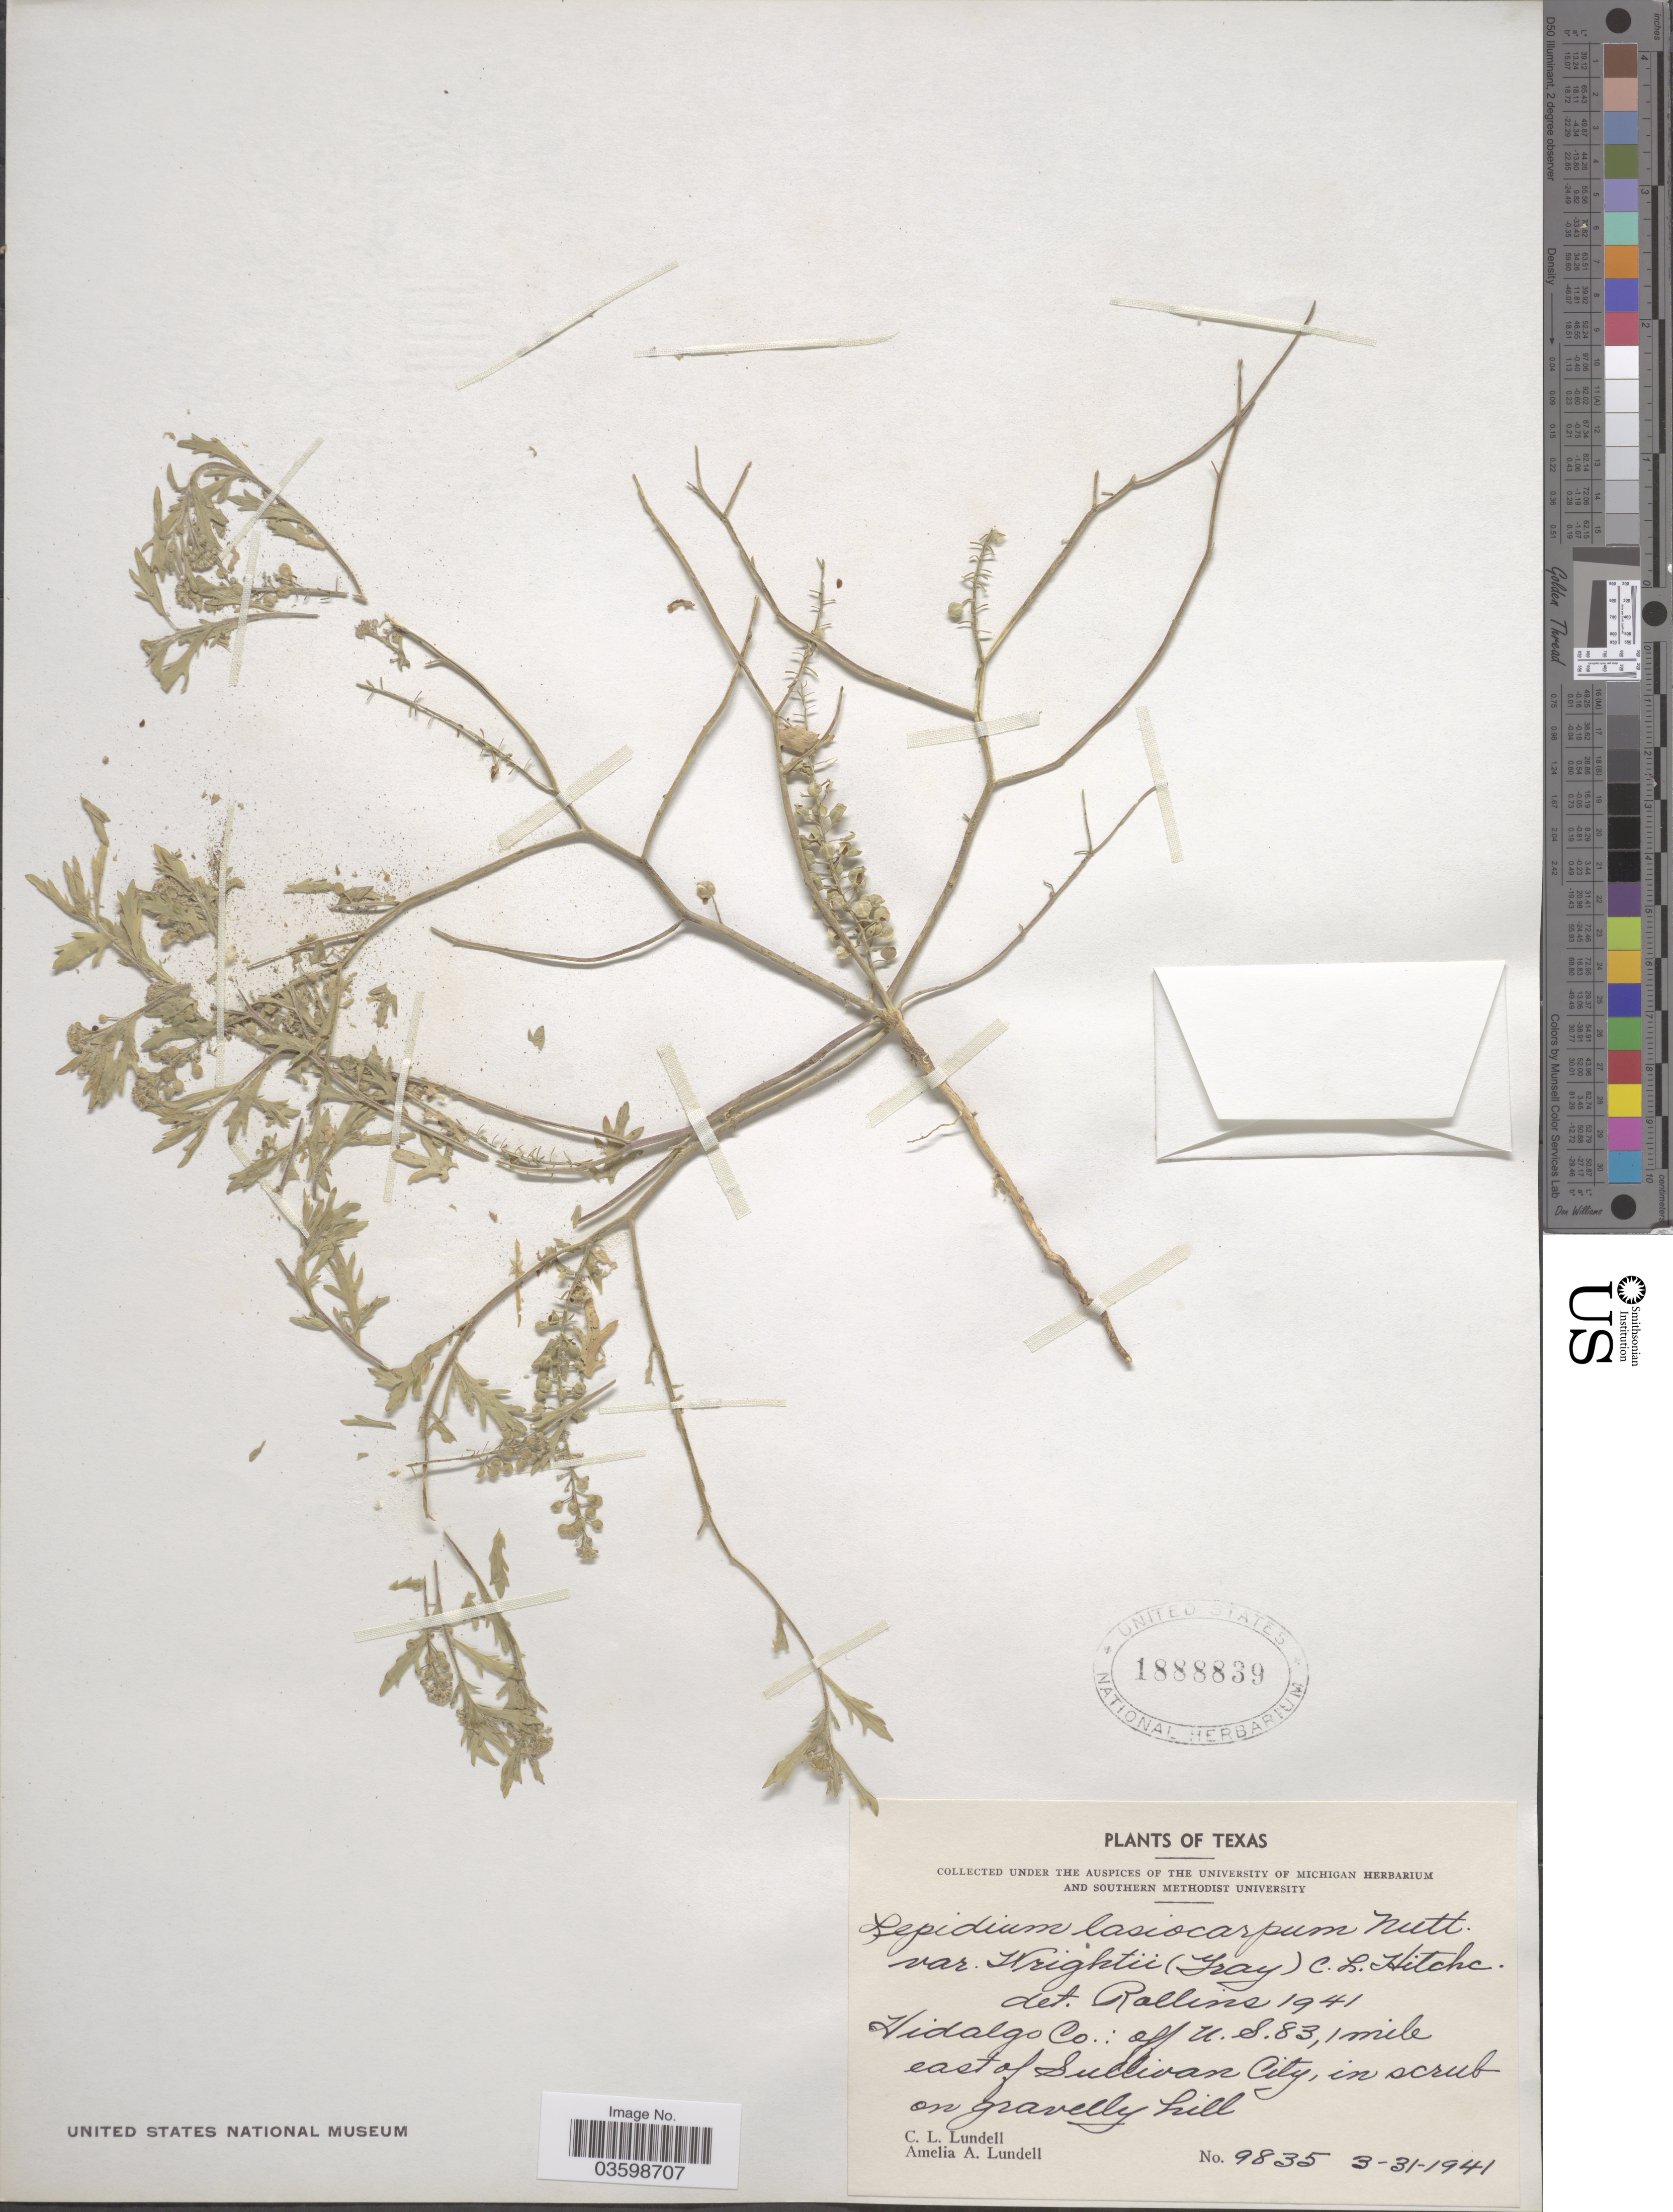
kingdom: Plantae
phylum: Tracheophyta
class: Magnoliopsida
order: Brassicales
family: Brassicaceae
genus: Lepidium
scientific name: Lepidium lasiocarpum var. wrightii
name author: (A. Gray) C.L. Hitchc.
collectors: C. L. Lundell & A. A. Lundell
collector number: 9835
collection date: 1941-03-31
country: United States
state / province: Texas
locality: Hidalgo Co.: off U.S. 83, 1 miles east of Sullivan City.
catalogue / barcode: US 1888839